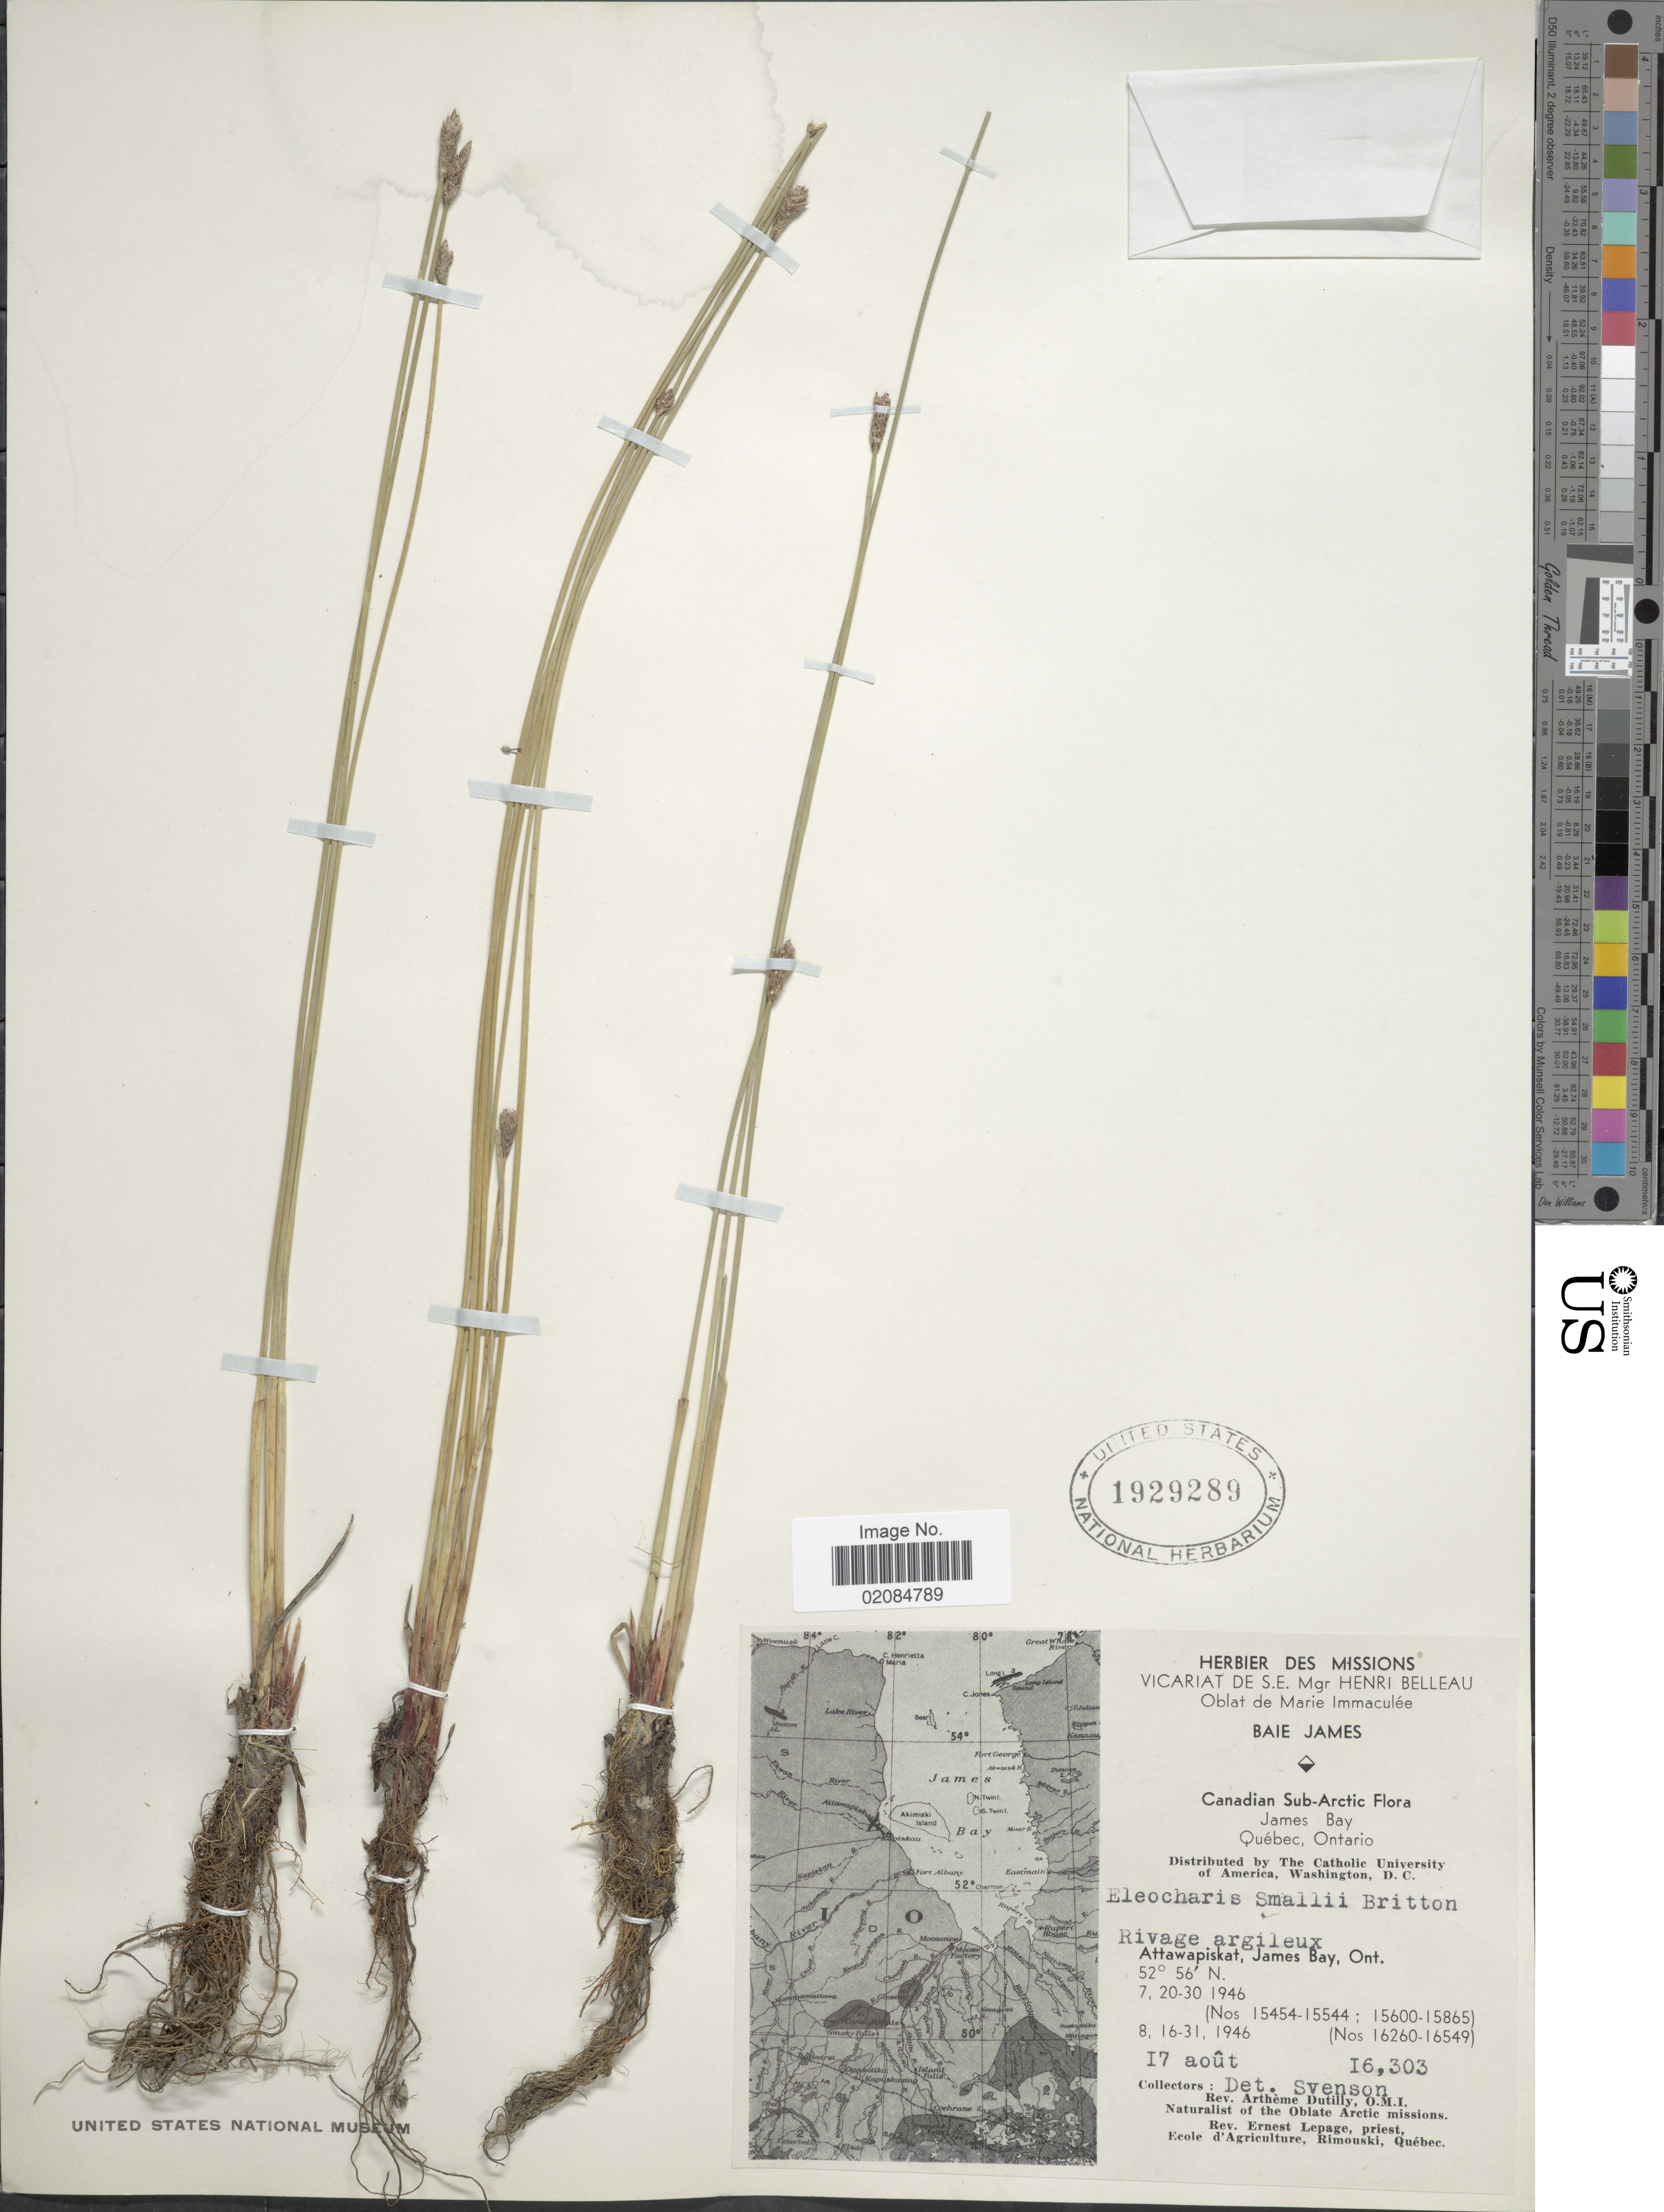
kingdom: Plantae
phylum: Tracheophyta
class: Liliopsida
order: Poales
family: Cyperaceae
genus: Eleocharis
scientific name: Eleocharis palustris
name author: (L.) Roem. & Schult.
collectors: A. Dutilly & E. Lepage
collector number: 16303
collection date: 1946-08-17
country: Canada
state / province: Ontario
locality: Canadian Sub-Arctic. James Bay. Quebec, Ontario. Attawapiskat, James Bay, Ont.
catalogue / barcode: US 1929289